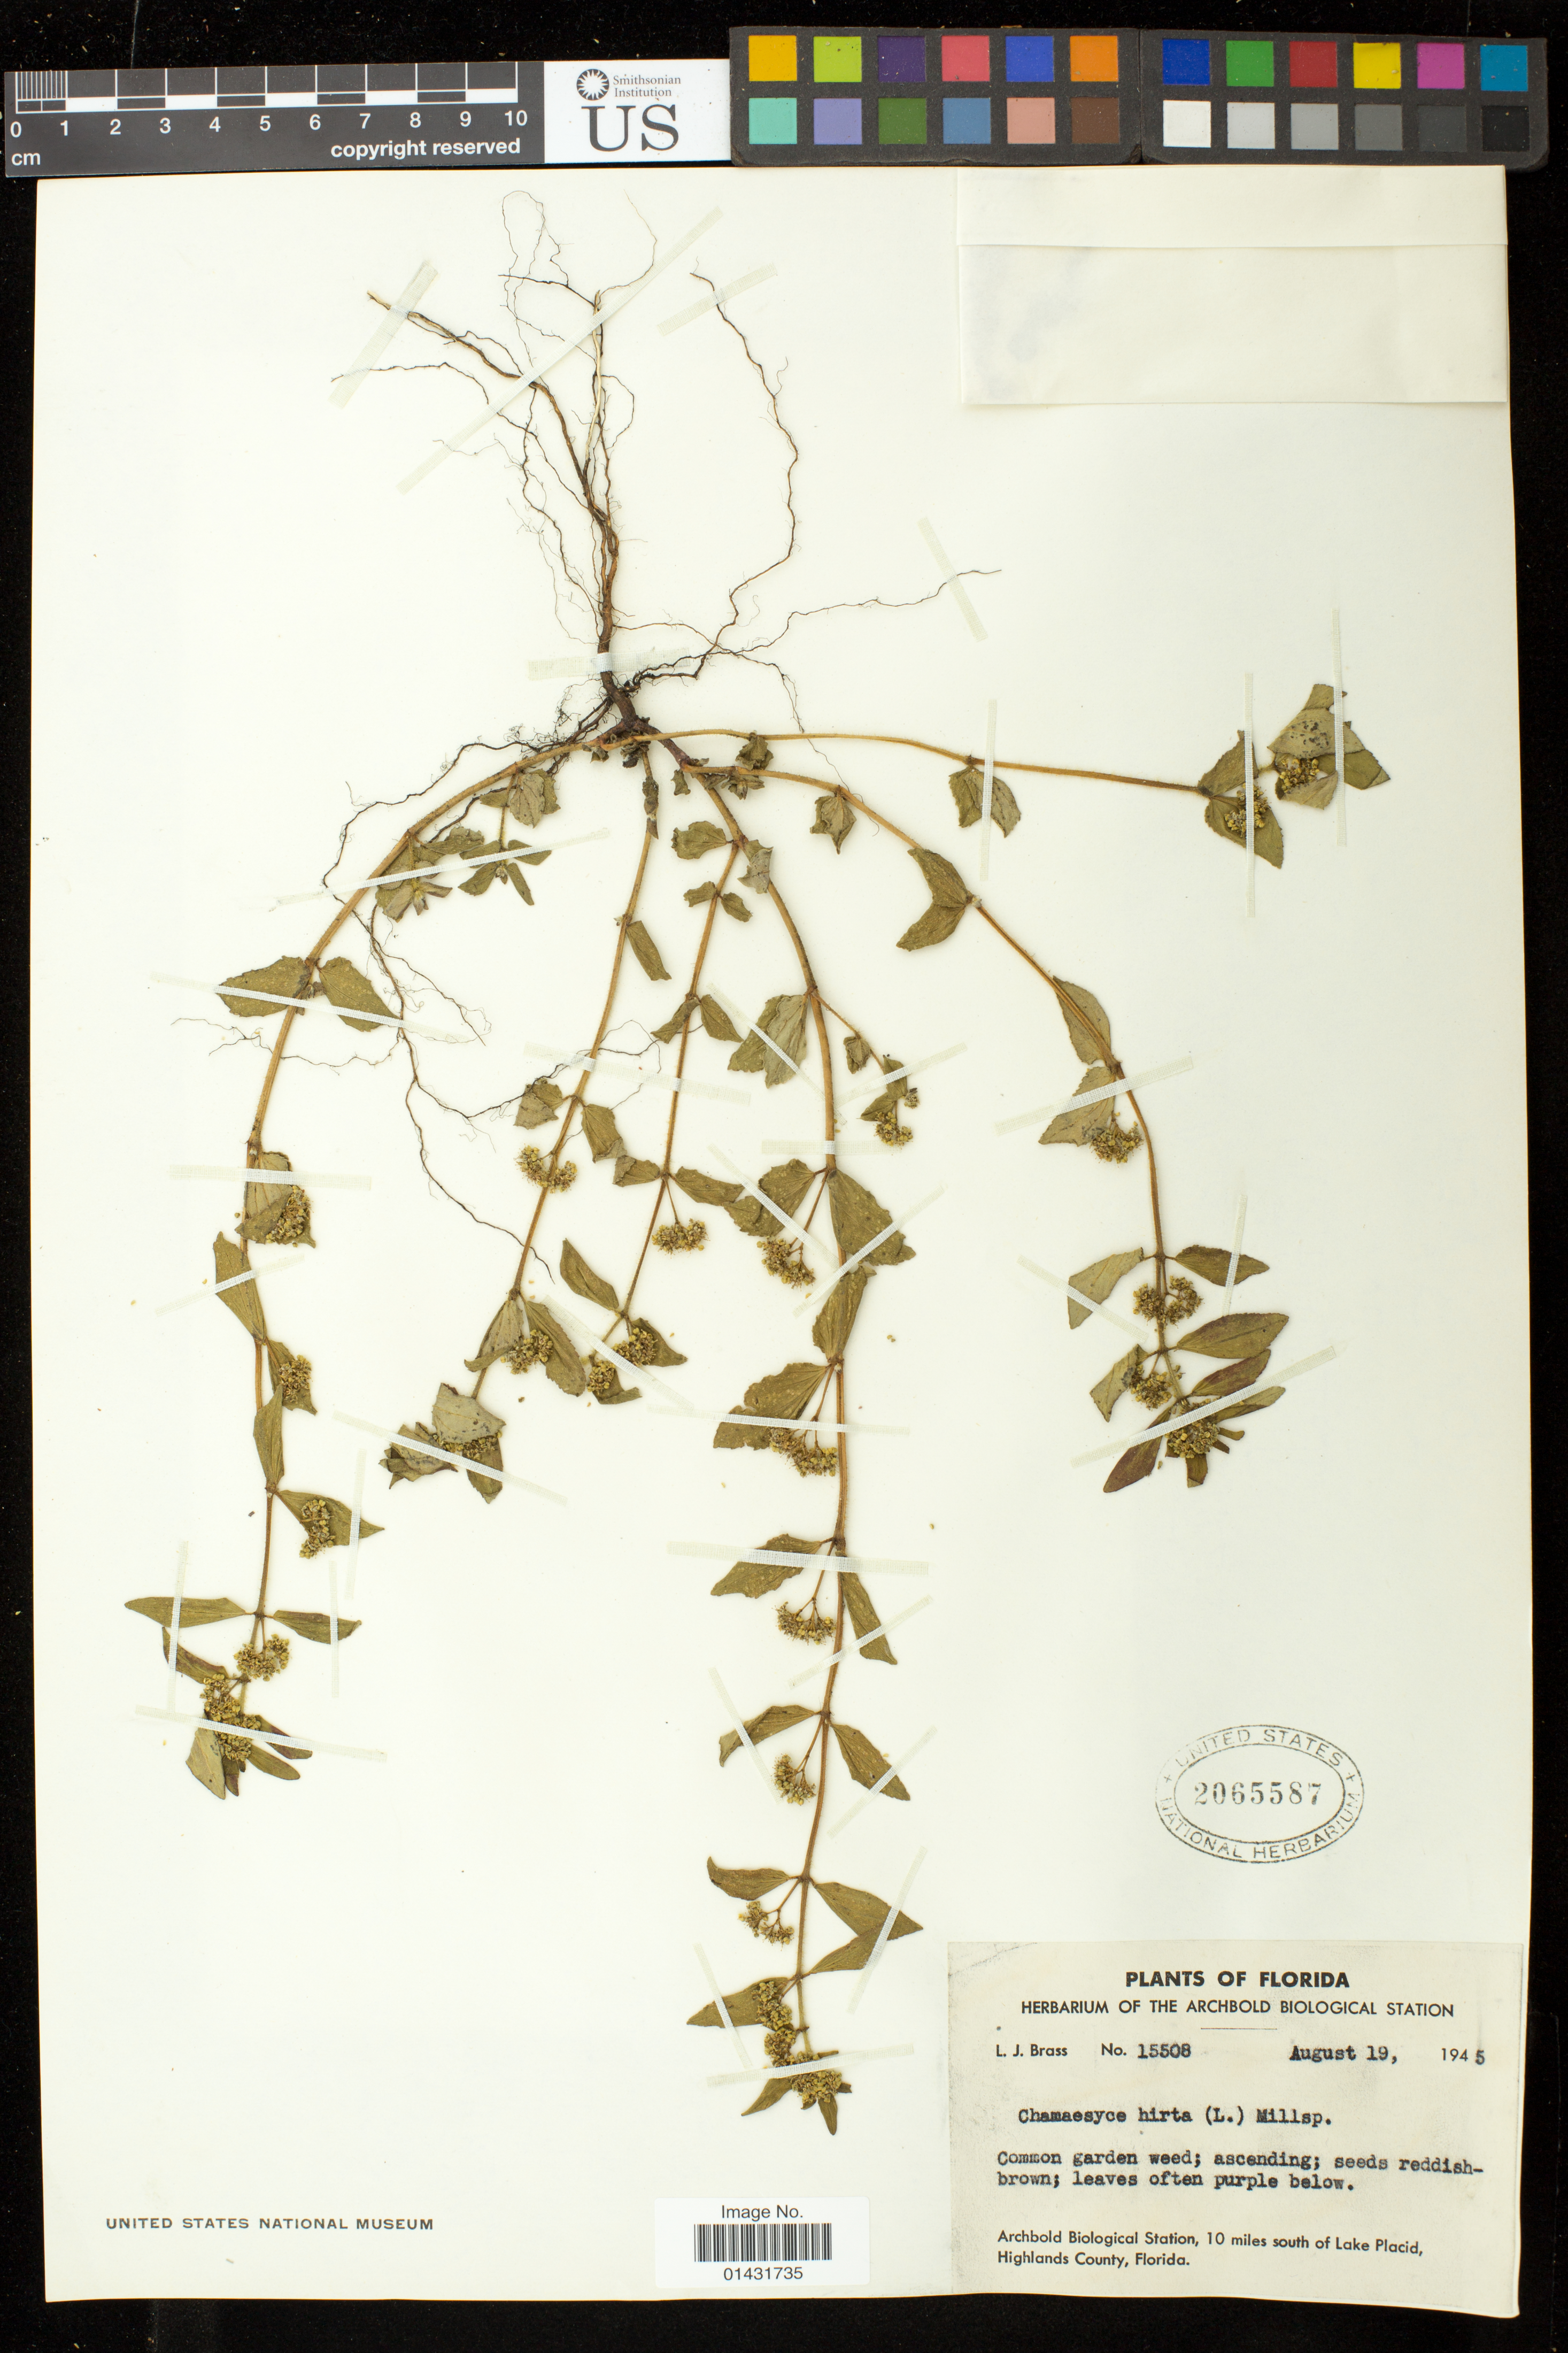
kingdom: Plantae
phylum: Tracheophyta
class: Magnoliopsida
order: Malpighiales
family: Euphorbiaceae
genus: Euphorbia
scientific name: Euphorbia hirta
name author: L.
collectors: L. J. Brass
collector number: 15508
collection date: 1945-08-19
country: United States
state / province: Florida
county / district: Highlands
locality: Archbold Biological Station, 10 miles south of Lake Placid,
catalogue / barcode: US 2065587